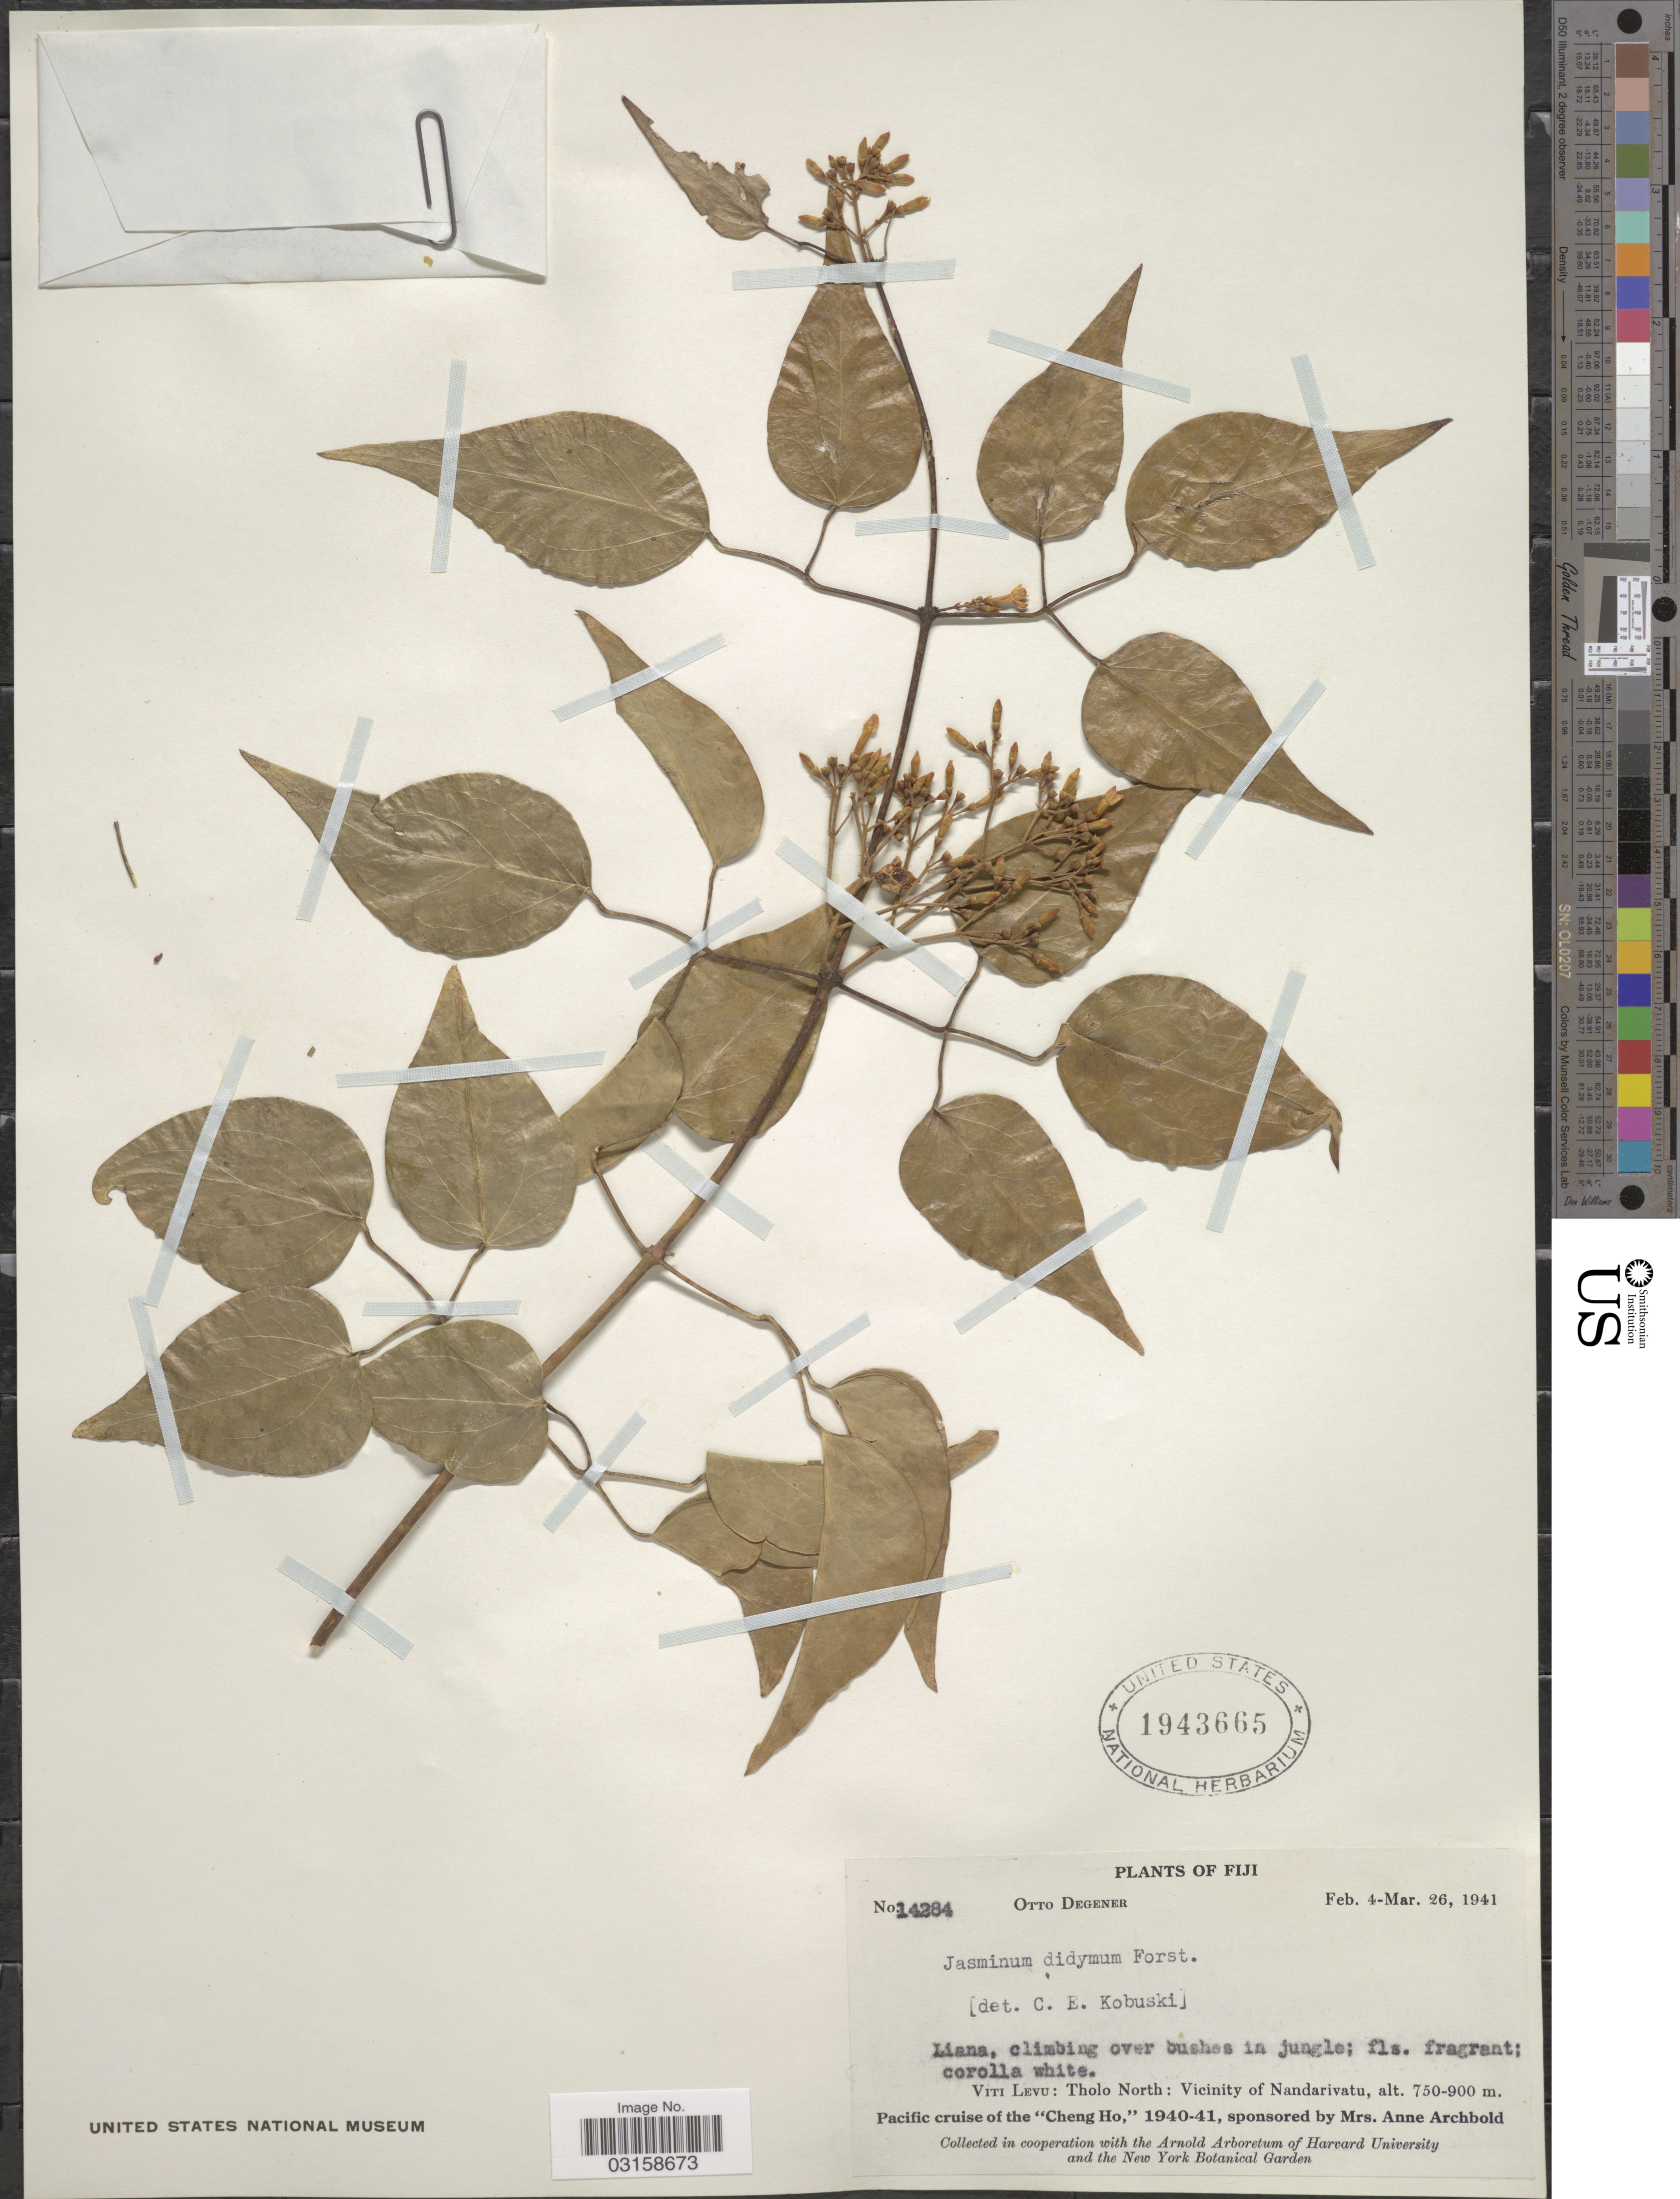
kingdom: Plantae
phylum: Tracheophyta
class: Magnoliopsida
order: Lamiales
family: Oleaceae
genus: Jasminum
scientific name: Jasminum didymum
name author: G. Forst.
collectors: O. Degener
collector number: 14284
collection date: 1941-02-04/1941-03-26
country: Fiji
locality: Viti Levu: Tholo North: Vicinity of Nandarivatu.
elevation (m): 750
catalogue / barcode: US 1943665